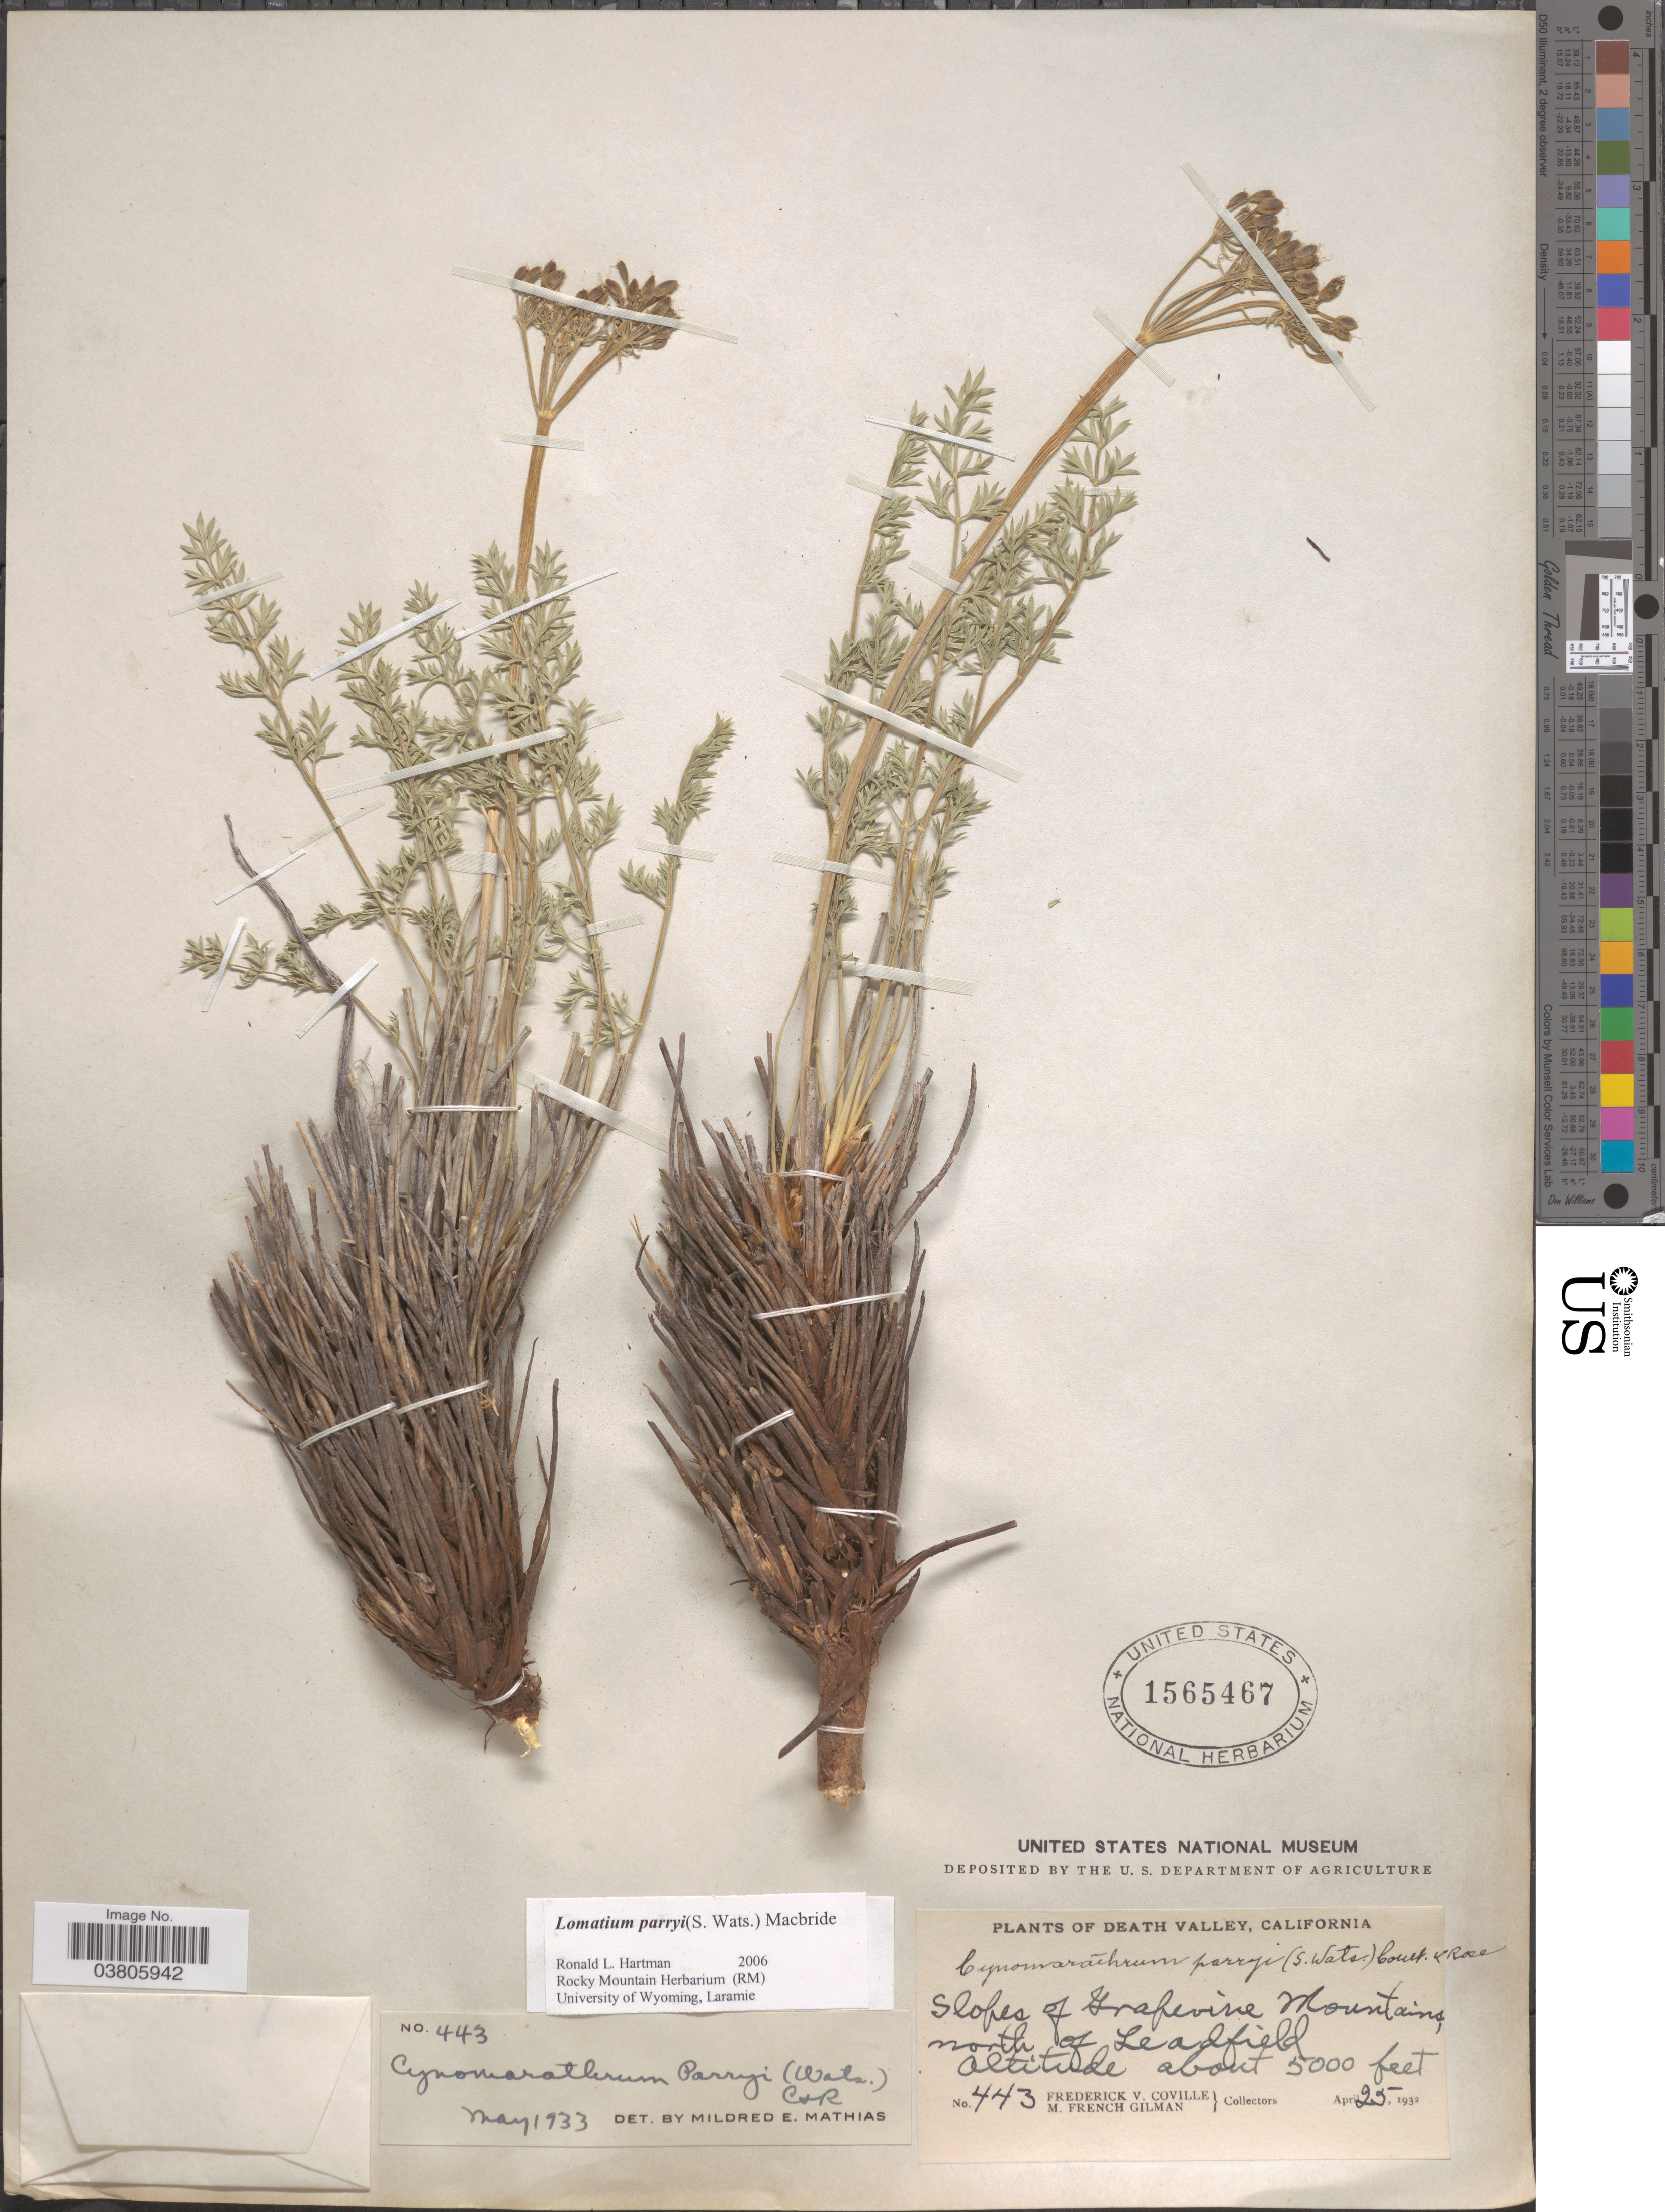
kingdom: Plantae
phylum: Tracheophyta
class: Magnoliopsida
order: Apiales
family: Apiaceae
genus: Lomatium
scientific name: Lomatium parryi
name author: (S. Watson) J.F. Macbr.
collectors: F. V. Coville & M. F. Gilman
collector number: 443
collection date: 1932-04-25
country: United States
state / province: California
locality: Death Valley. Slopes of Grapevine Mountains, north of Leadfield.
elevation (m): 1524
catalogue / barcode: US 1565467